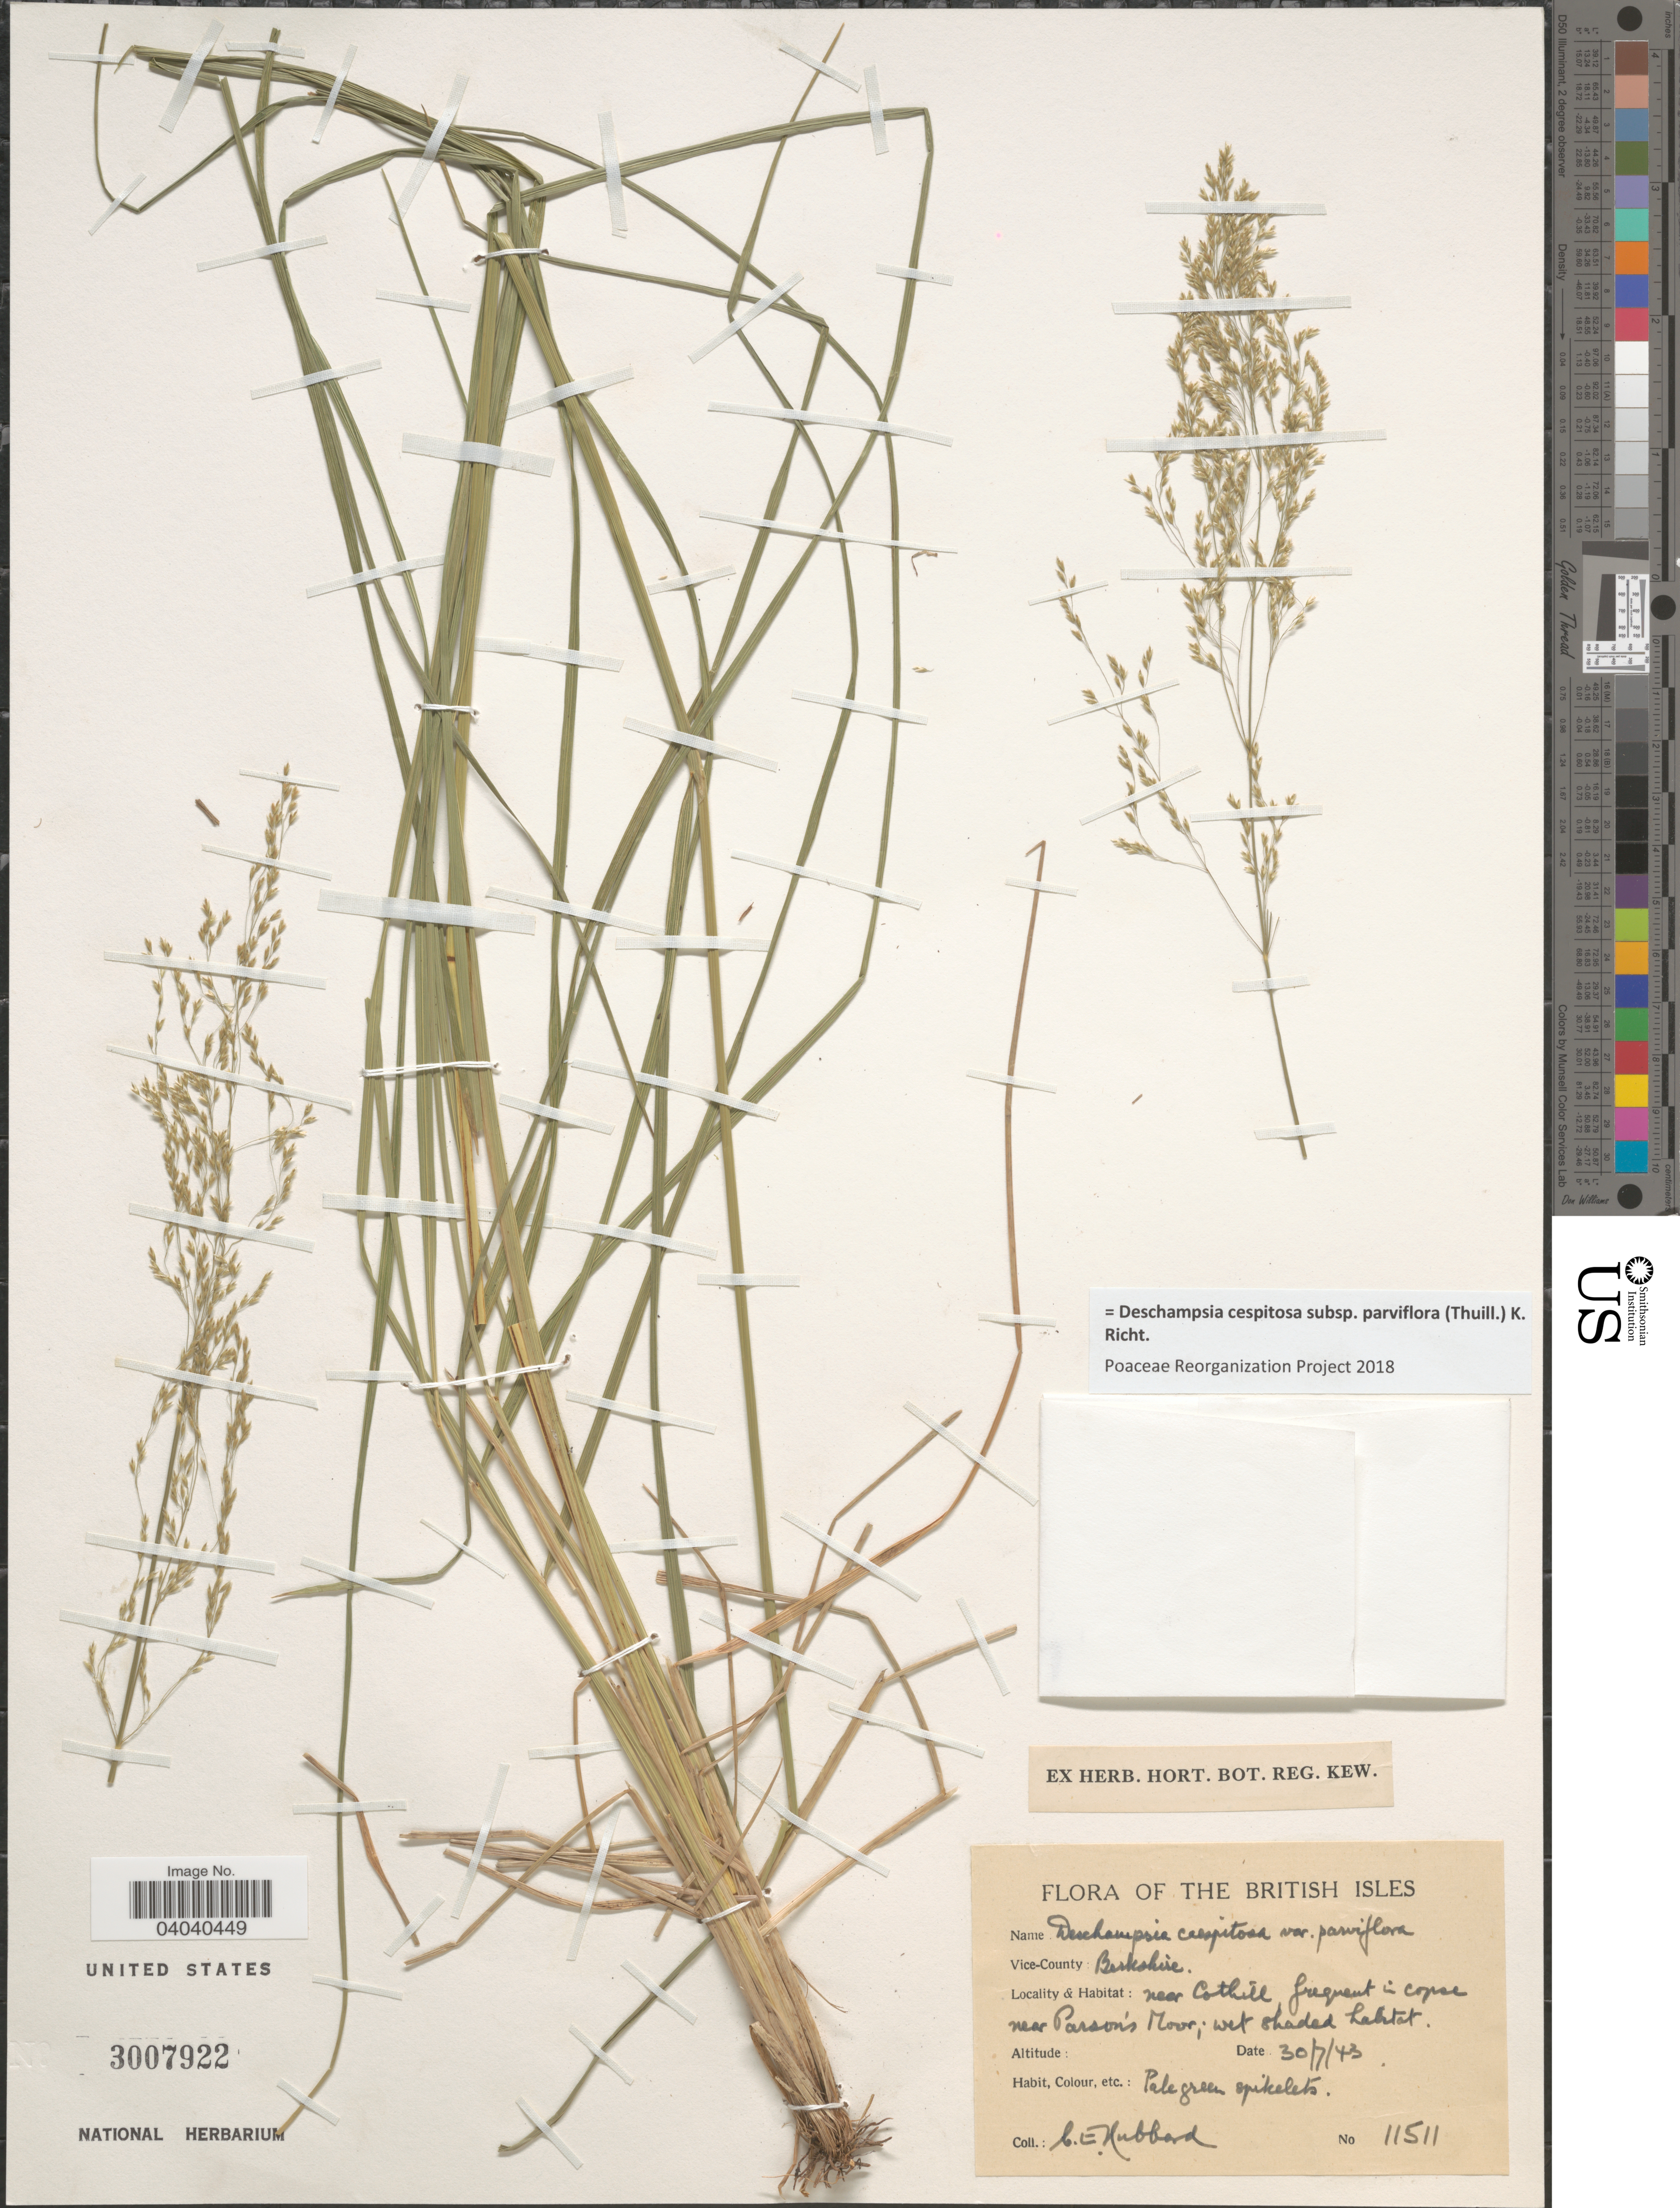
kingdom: Plantae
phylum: Tracheophyta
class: Liliopsida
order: Poales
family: Poaceae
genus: Deschampsia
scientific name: Deschampsia cespitosa subsp. parviflora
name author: (Thuill.) K. Richt.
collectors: C. E. Hubbard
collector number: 11511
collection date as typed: Transcribed d/m/y: 30/7/43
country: United Kingdom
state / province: England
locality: The British Isles. Vice-County: Berkshire. Near Cothill, in copse near Parson's Moor.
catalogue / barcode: US 3007922